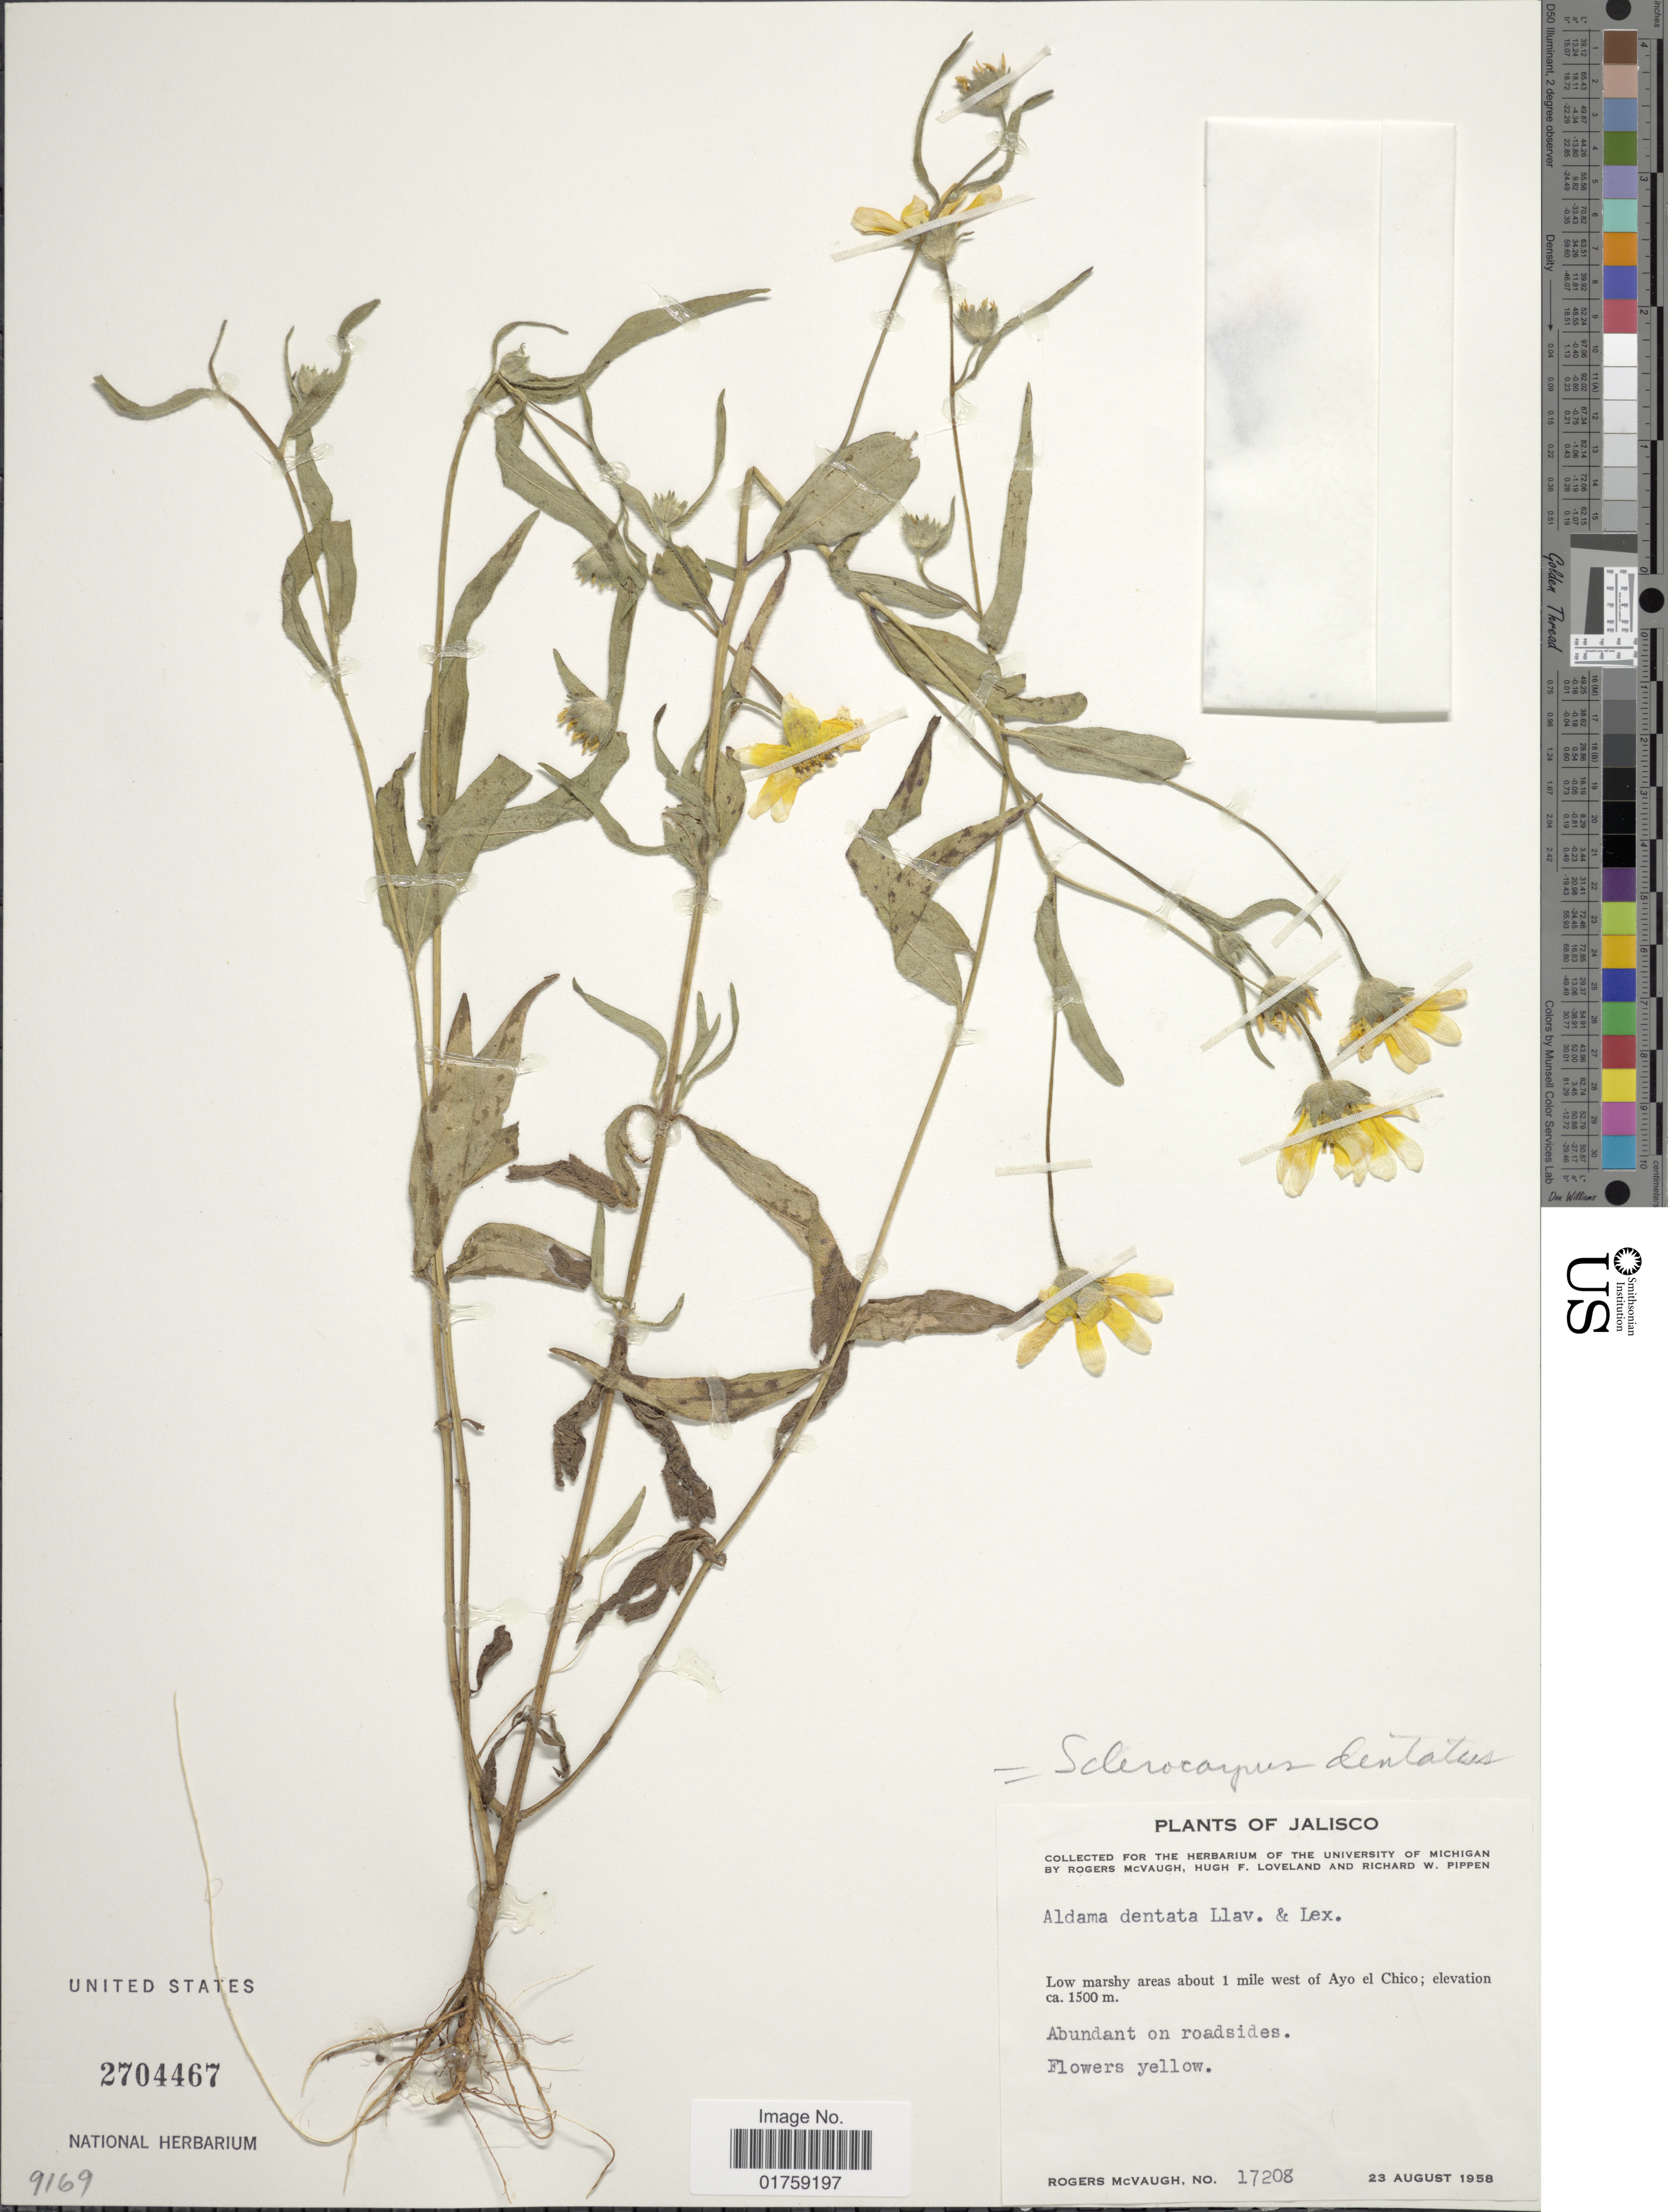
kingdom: Plantae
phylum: Tracheophyta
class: Magnoliopsida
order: Asterales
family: Asteraceae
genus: Sclerocarpus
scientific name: Sclerocarpus dentatus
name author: (La Llave) Benth. & Hook. f. ex Hemsl.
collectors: R. McVaugh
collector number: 17208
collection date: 1958-08-23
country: Mexico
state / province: Jalisco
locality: Jalisco. Low marshy areas about 1 mile weswt of Ayo el Chico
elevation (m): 1500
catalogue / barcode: US 2704467